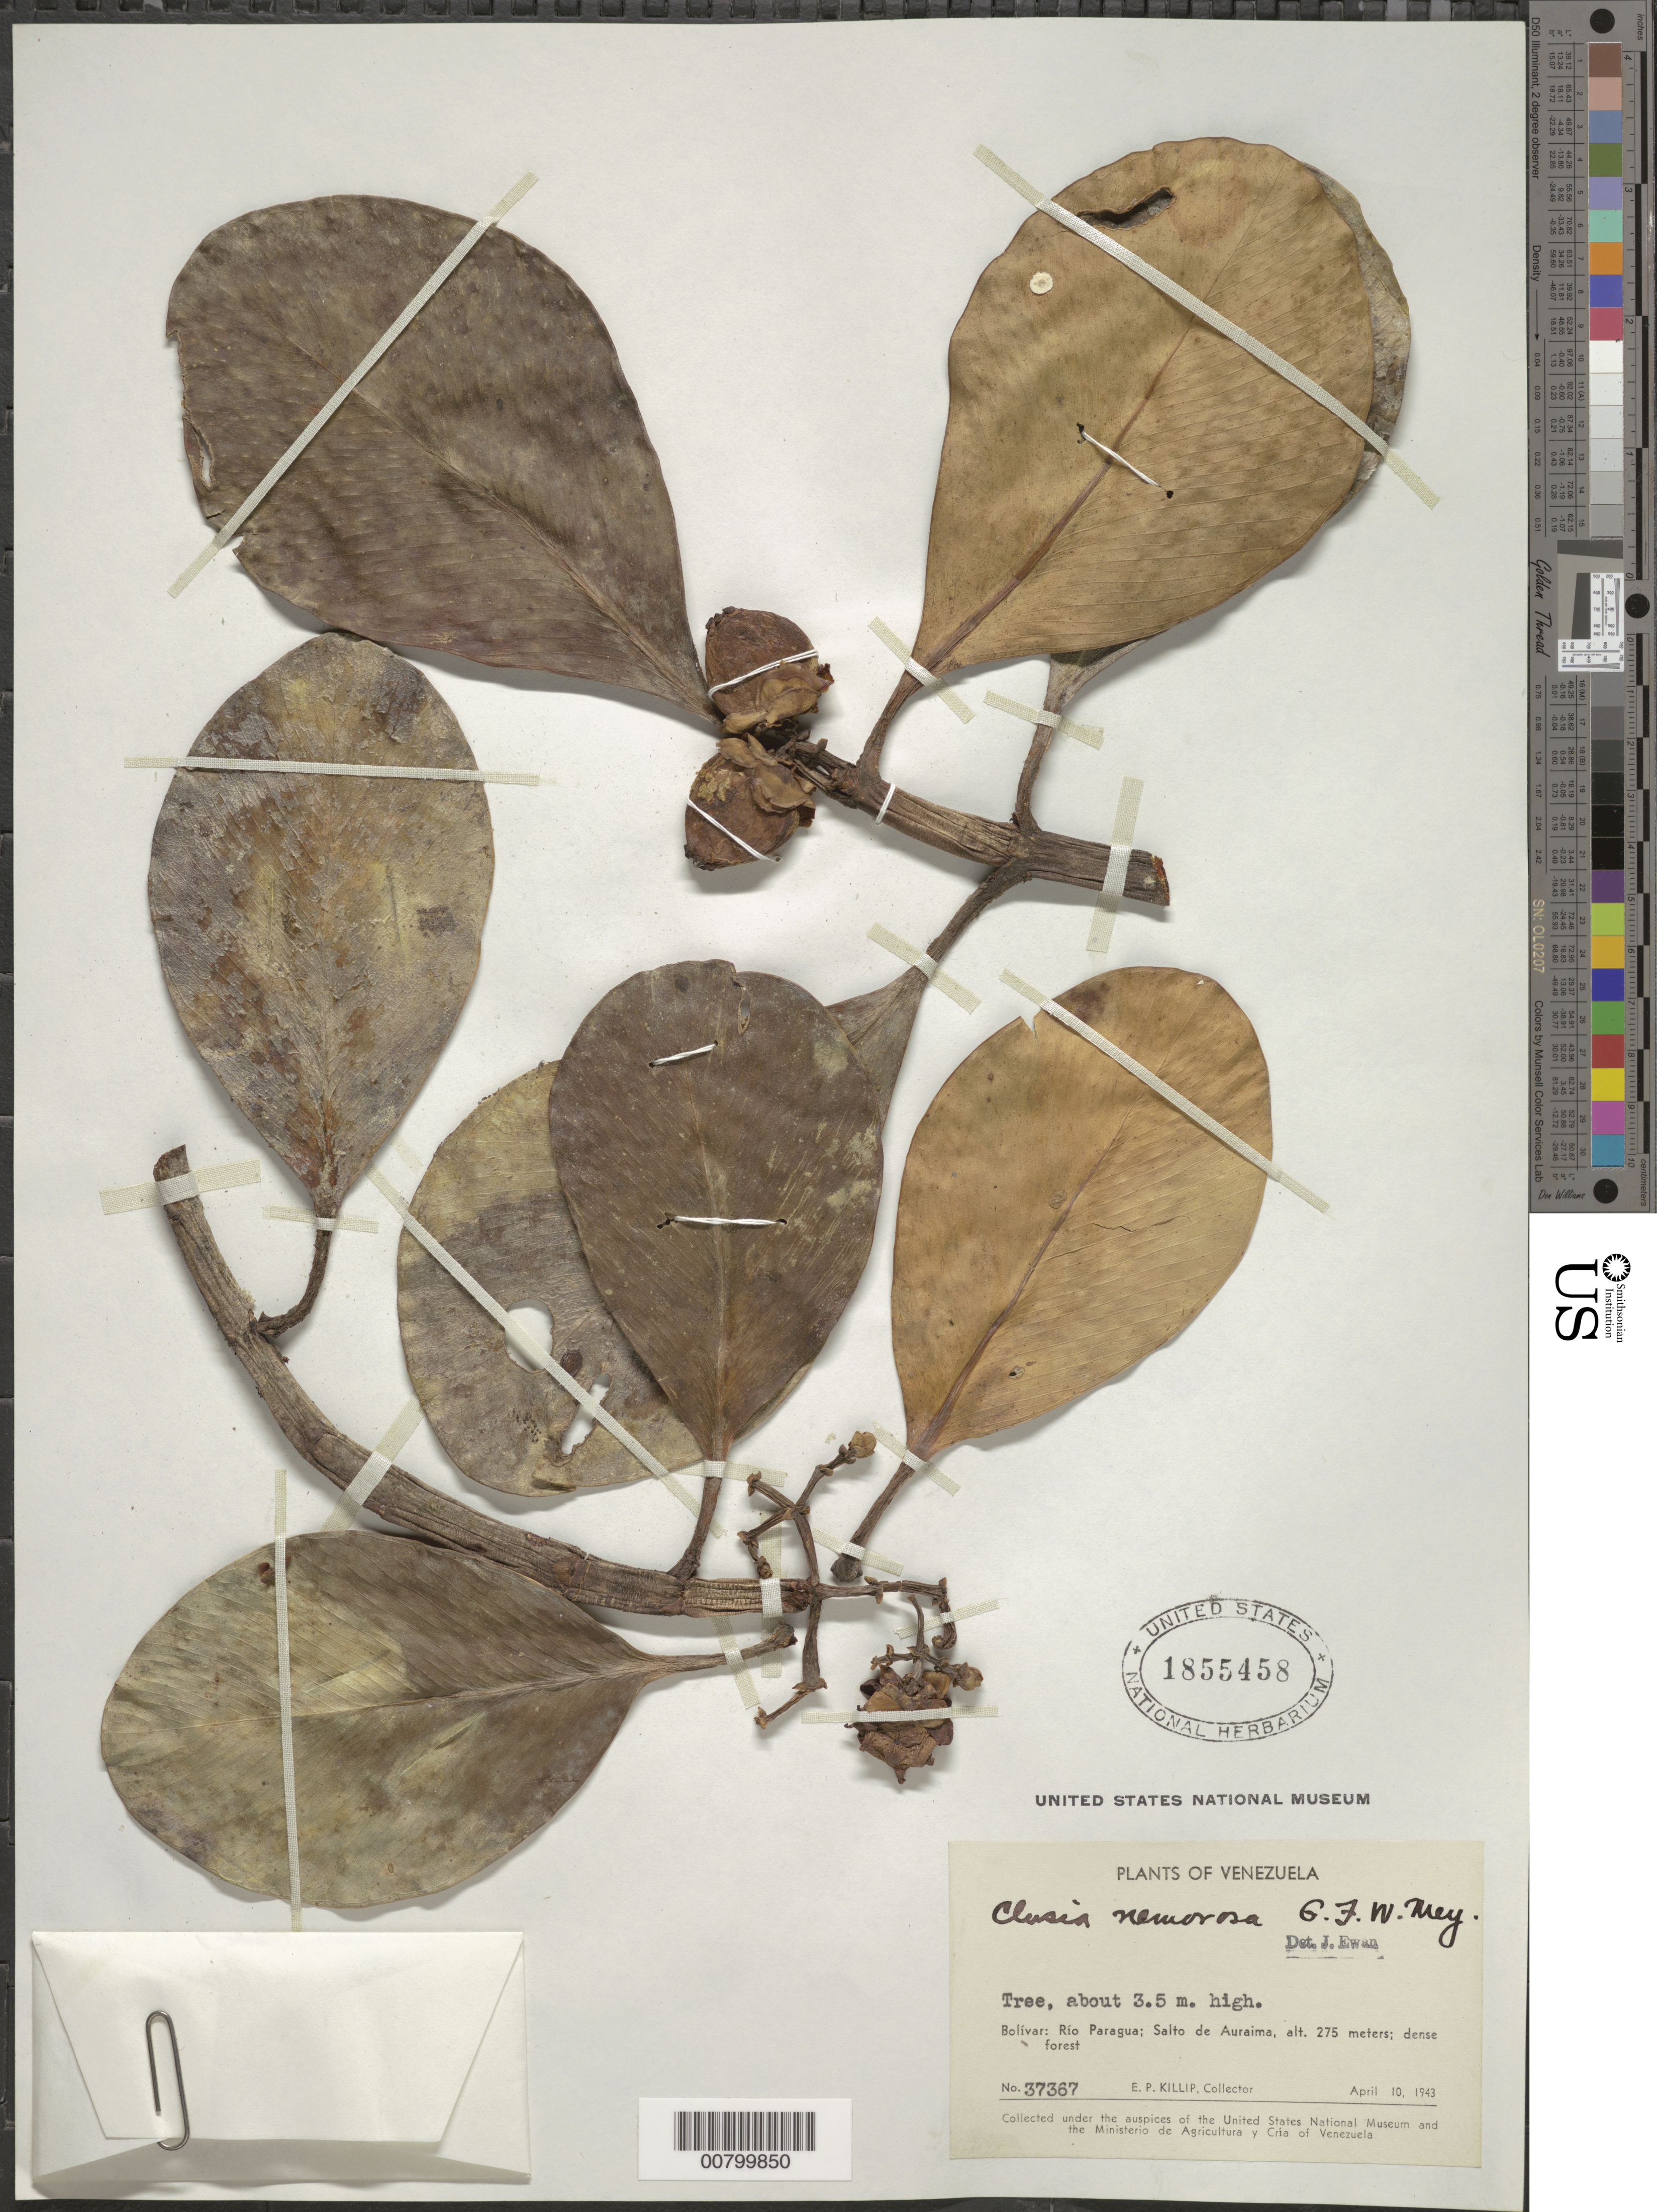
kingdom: Plantae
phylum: Tracheophyta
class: Magnoliopsida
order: Malpighiales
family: Clusiaceae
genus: Clusia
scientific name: Clusia nemorosa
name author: G. Mey.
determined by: Ewan, J. A.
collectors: E. P. Killip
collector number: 37367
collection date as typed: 10-Apr-43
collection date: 1943-04-10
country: Venezuela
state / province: Bolívar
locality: Salto de Auraima, Río Paragua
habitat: Dense forest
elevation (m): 275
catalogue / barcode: US 1855458